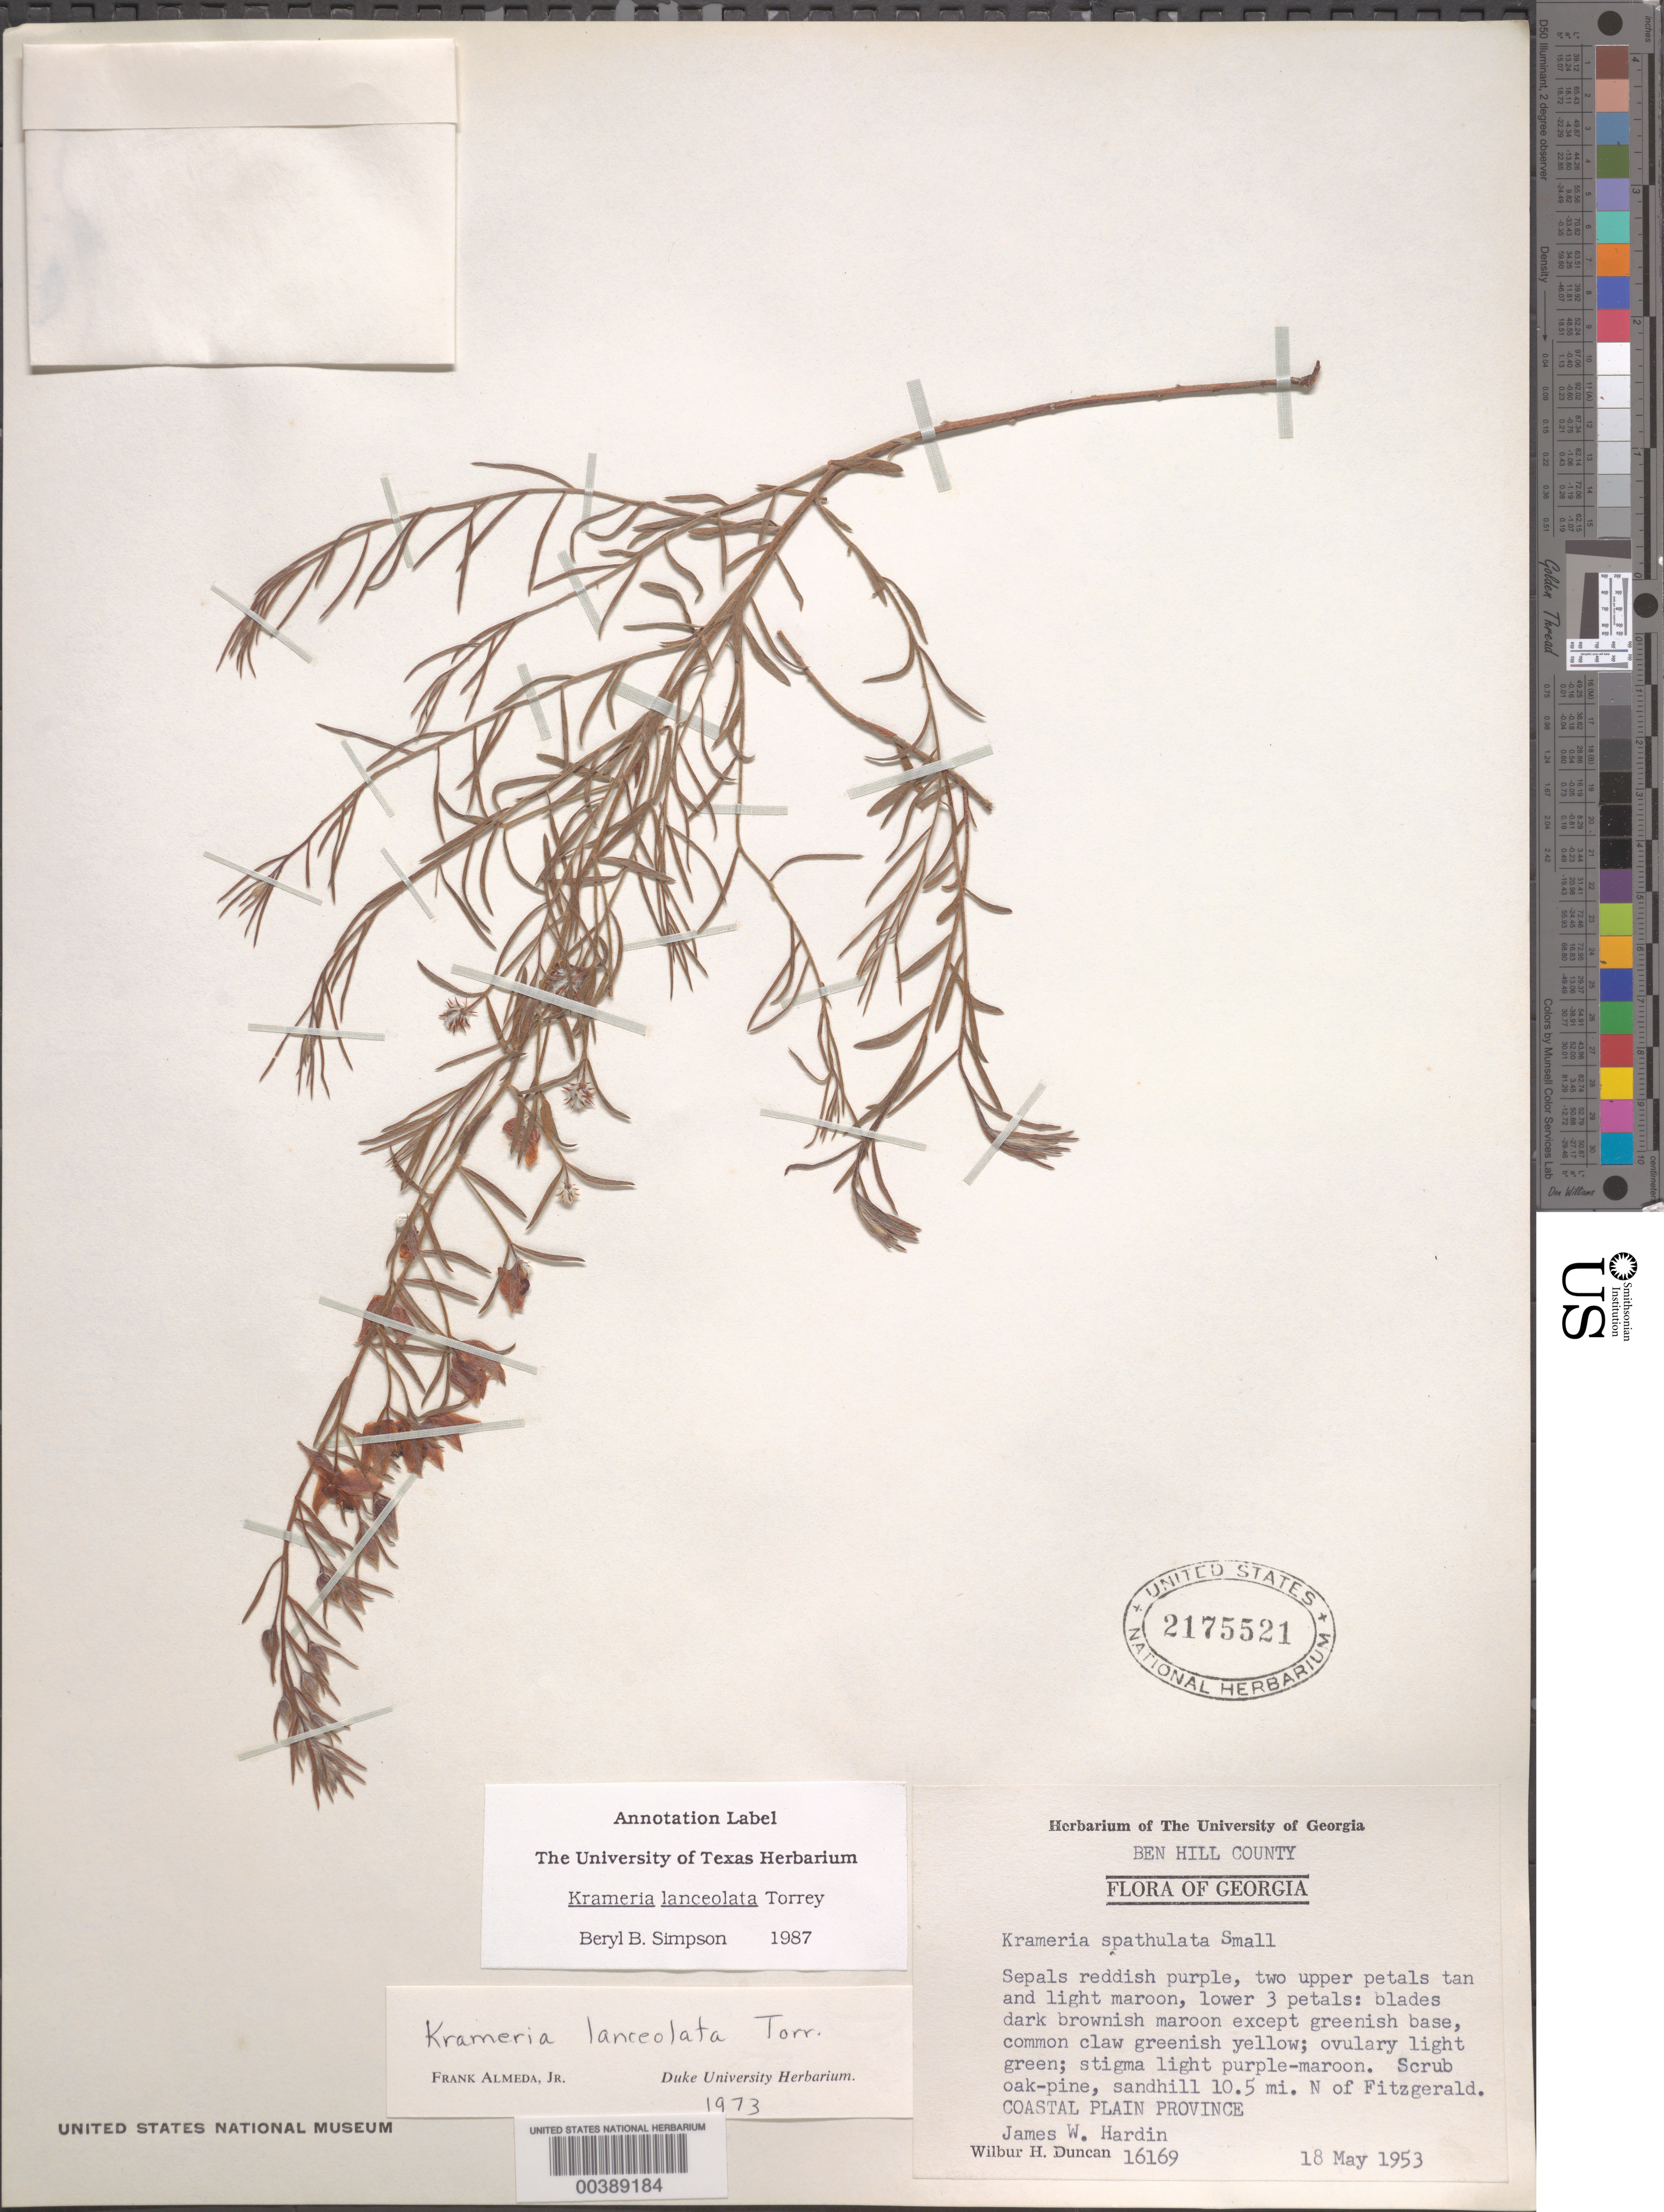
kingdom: Plantae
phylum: Tracheophyta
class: Magnoliopsida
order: Zygophyllales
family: Krameriaceae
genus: Krameria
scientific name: Krameria lanceolata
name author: Torr.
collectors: W. H. Duncan & J. Hardin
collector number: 16169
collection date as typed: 18 May 1953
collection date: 1953-05-18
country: United States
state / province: Georgia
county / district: Ben Hill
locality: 10.5 mi n of fitzgerald; coastal plain provice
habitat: Sandhill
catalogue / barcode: US 2175521